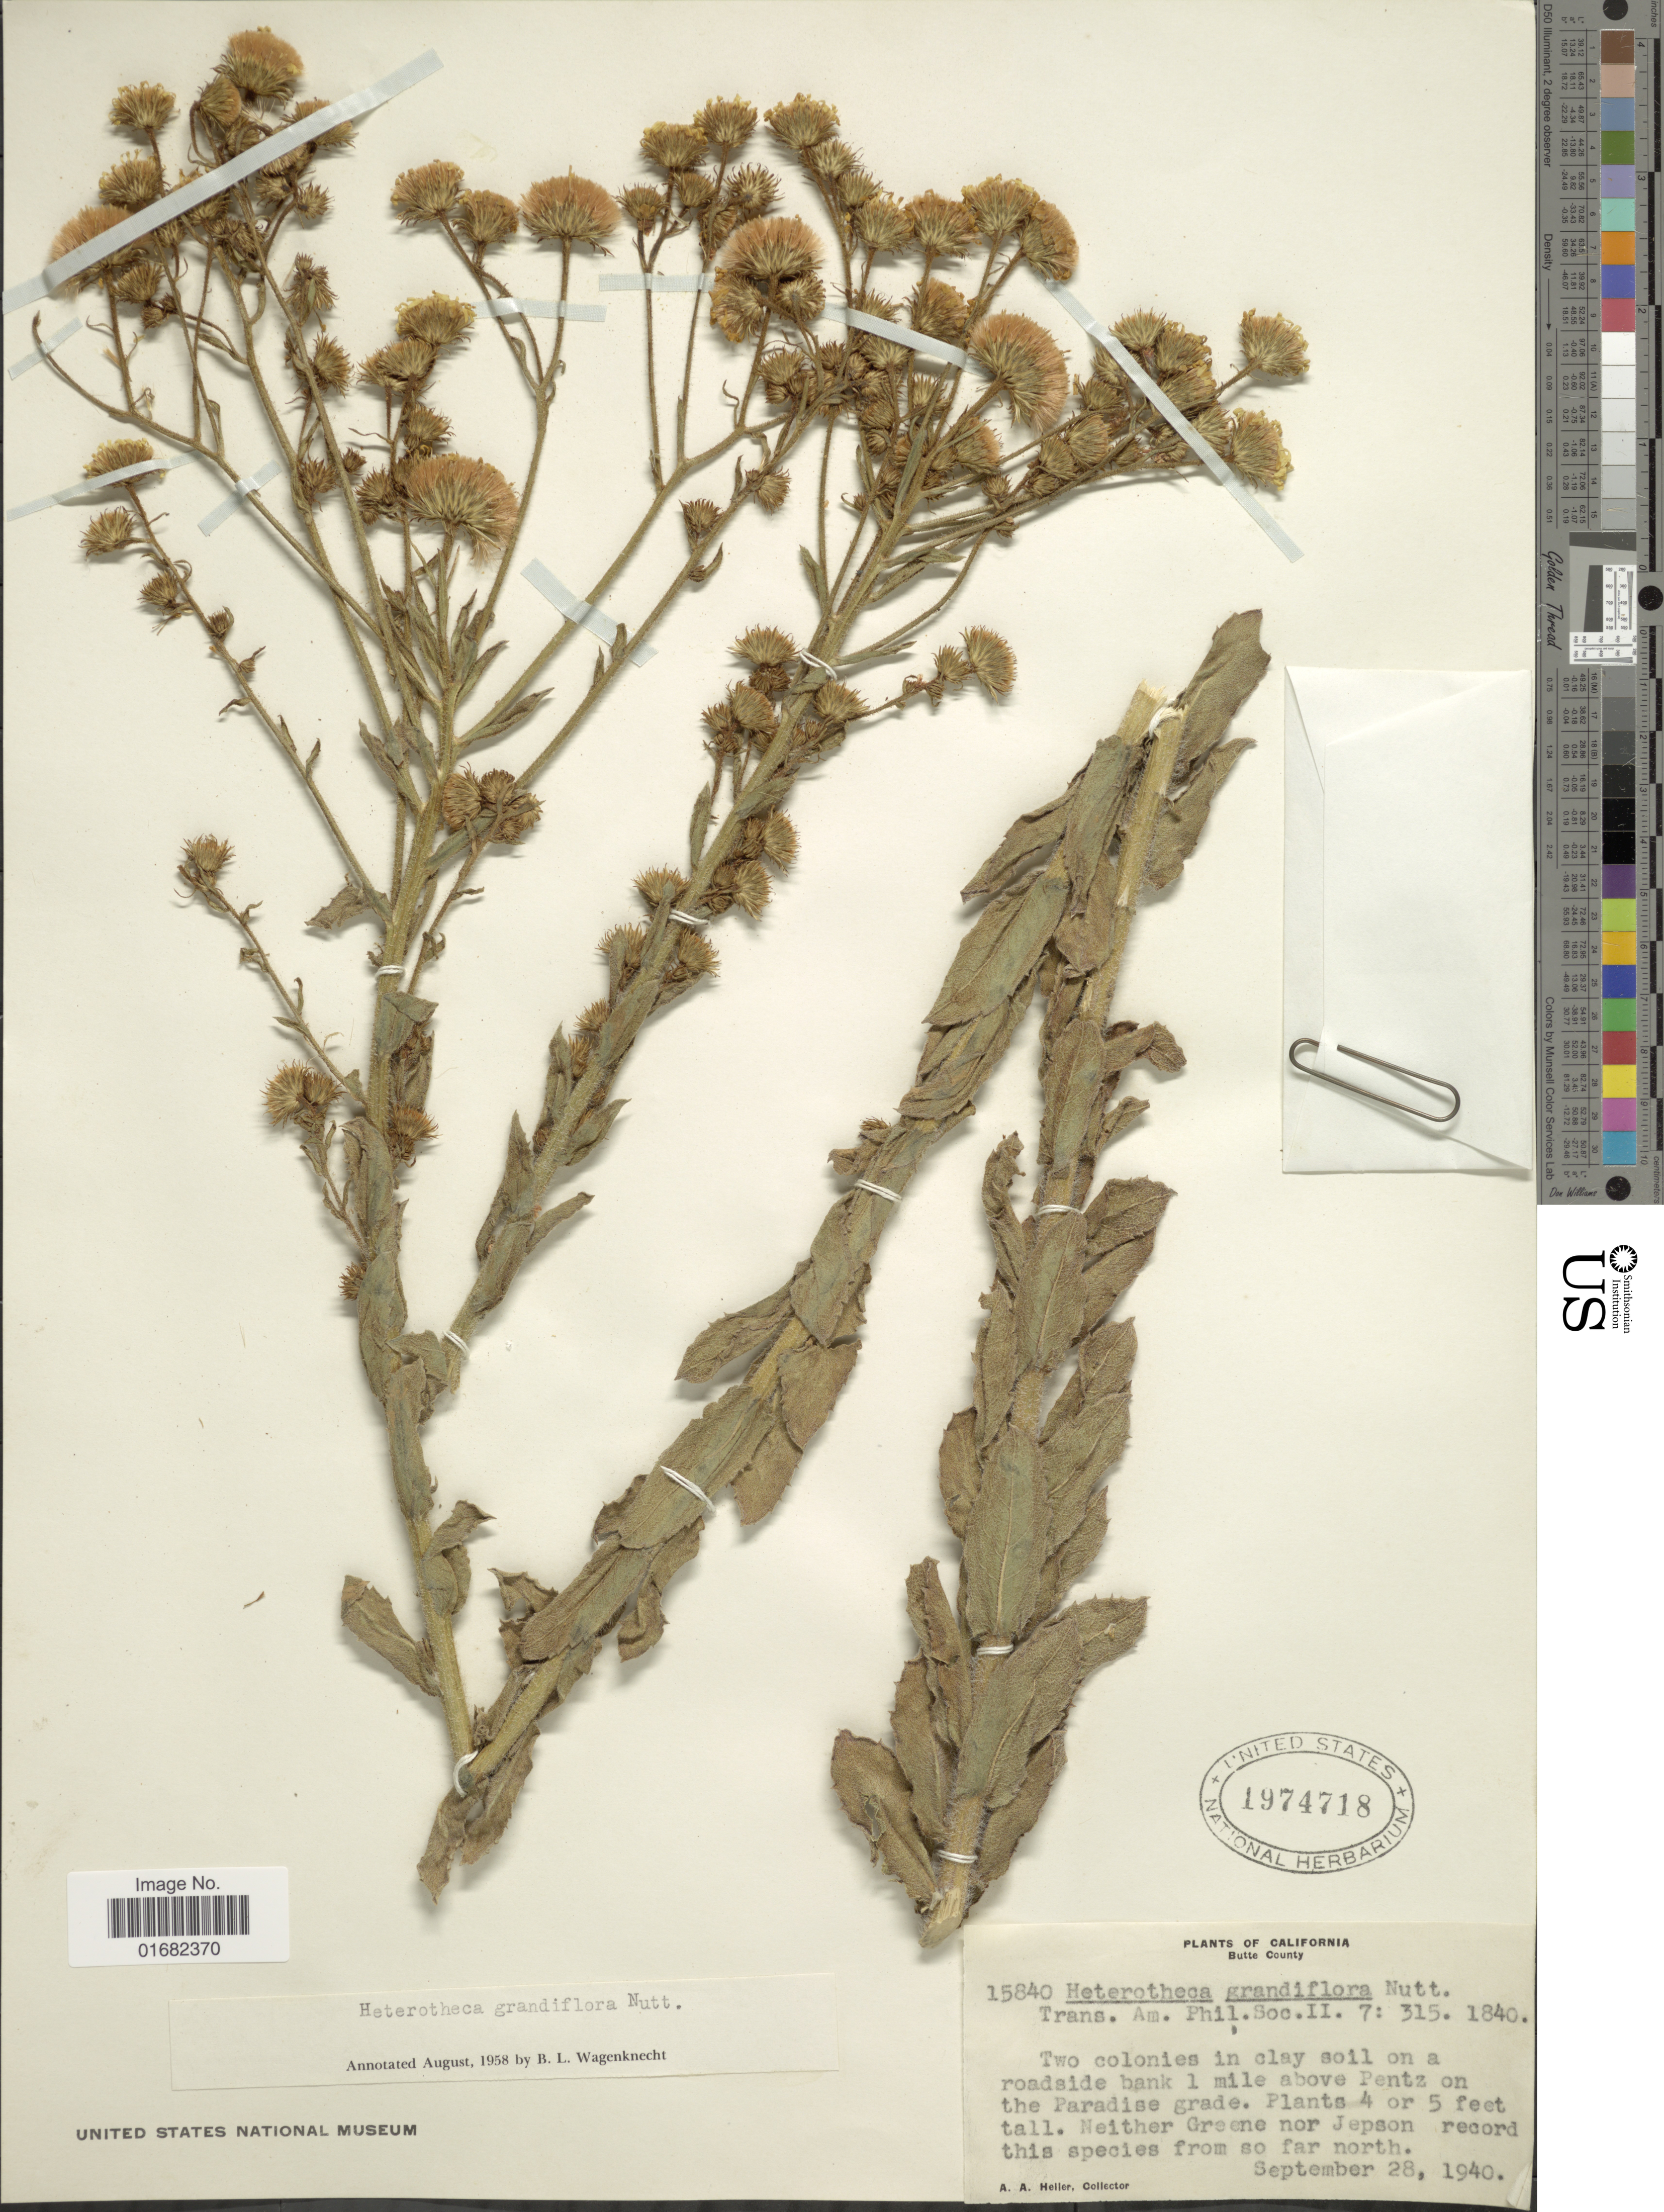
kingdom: Plantae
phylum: Tracheophyta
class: Magnoliopsida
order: Asterales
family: Asteraceae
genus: Heterotheca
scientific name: Heterotheca grandiflora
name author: Nutt.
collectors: A. A. Heller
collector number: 15840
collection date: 1940-09-28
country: United States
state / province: California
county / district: Butte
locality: Butte County. 1 mile above Pentz on the Paradise grade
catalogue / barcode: US 1974718